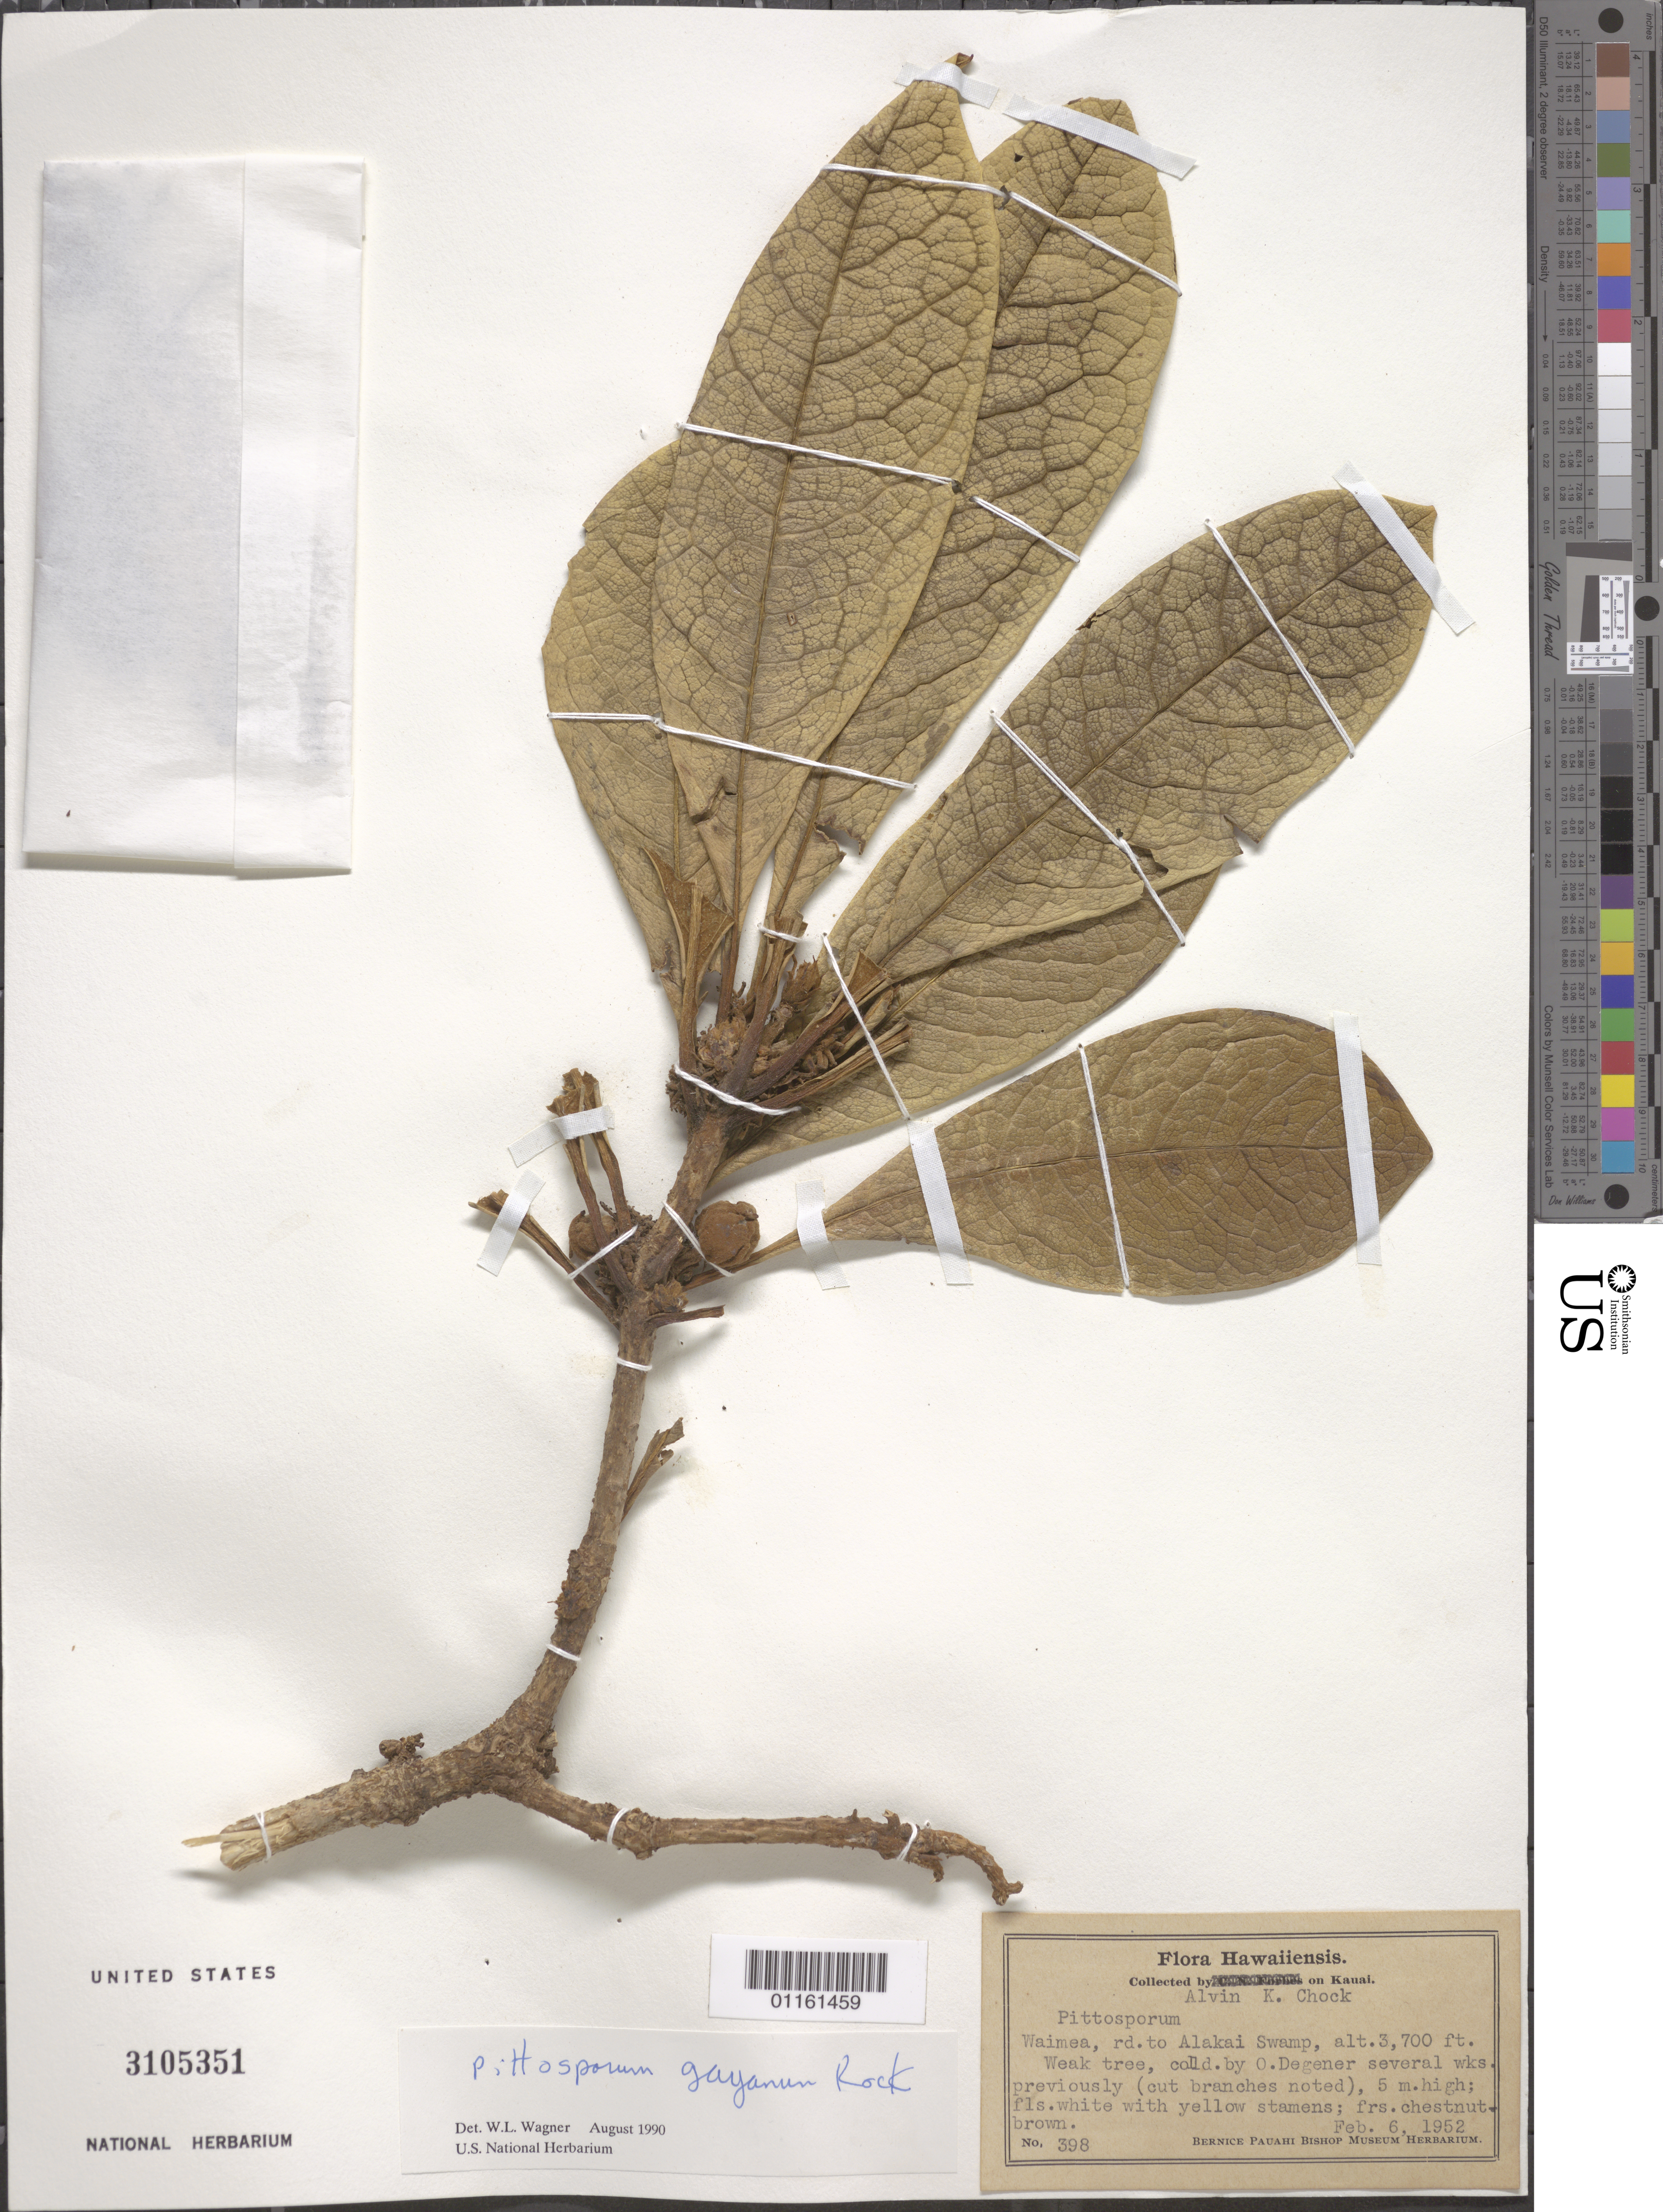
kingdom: Plantae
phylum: Tracheophyta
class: Magnoliopsida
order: Apiales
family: Pittosporaceae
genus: Pittosporum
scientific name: Pittosporum gayanum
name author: Rock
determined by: Wagner, W. L., (BOT), Smithsonian Institution - National Museum of Natural History (UNITED STATES)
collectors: A. Chock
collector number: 398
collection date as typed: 6 Feb 1952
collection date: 1952-02-06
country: United States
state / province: Hawaii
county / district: Kauai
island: Kaua'i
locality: Waimea, road to Alaki swamp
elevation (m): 1128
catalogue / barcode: US 3105351